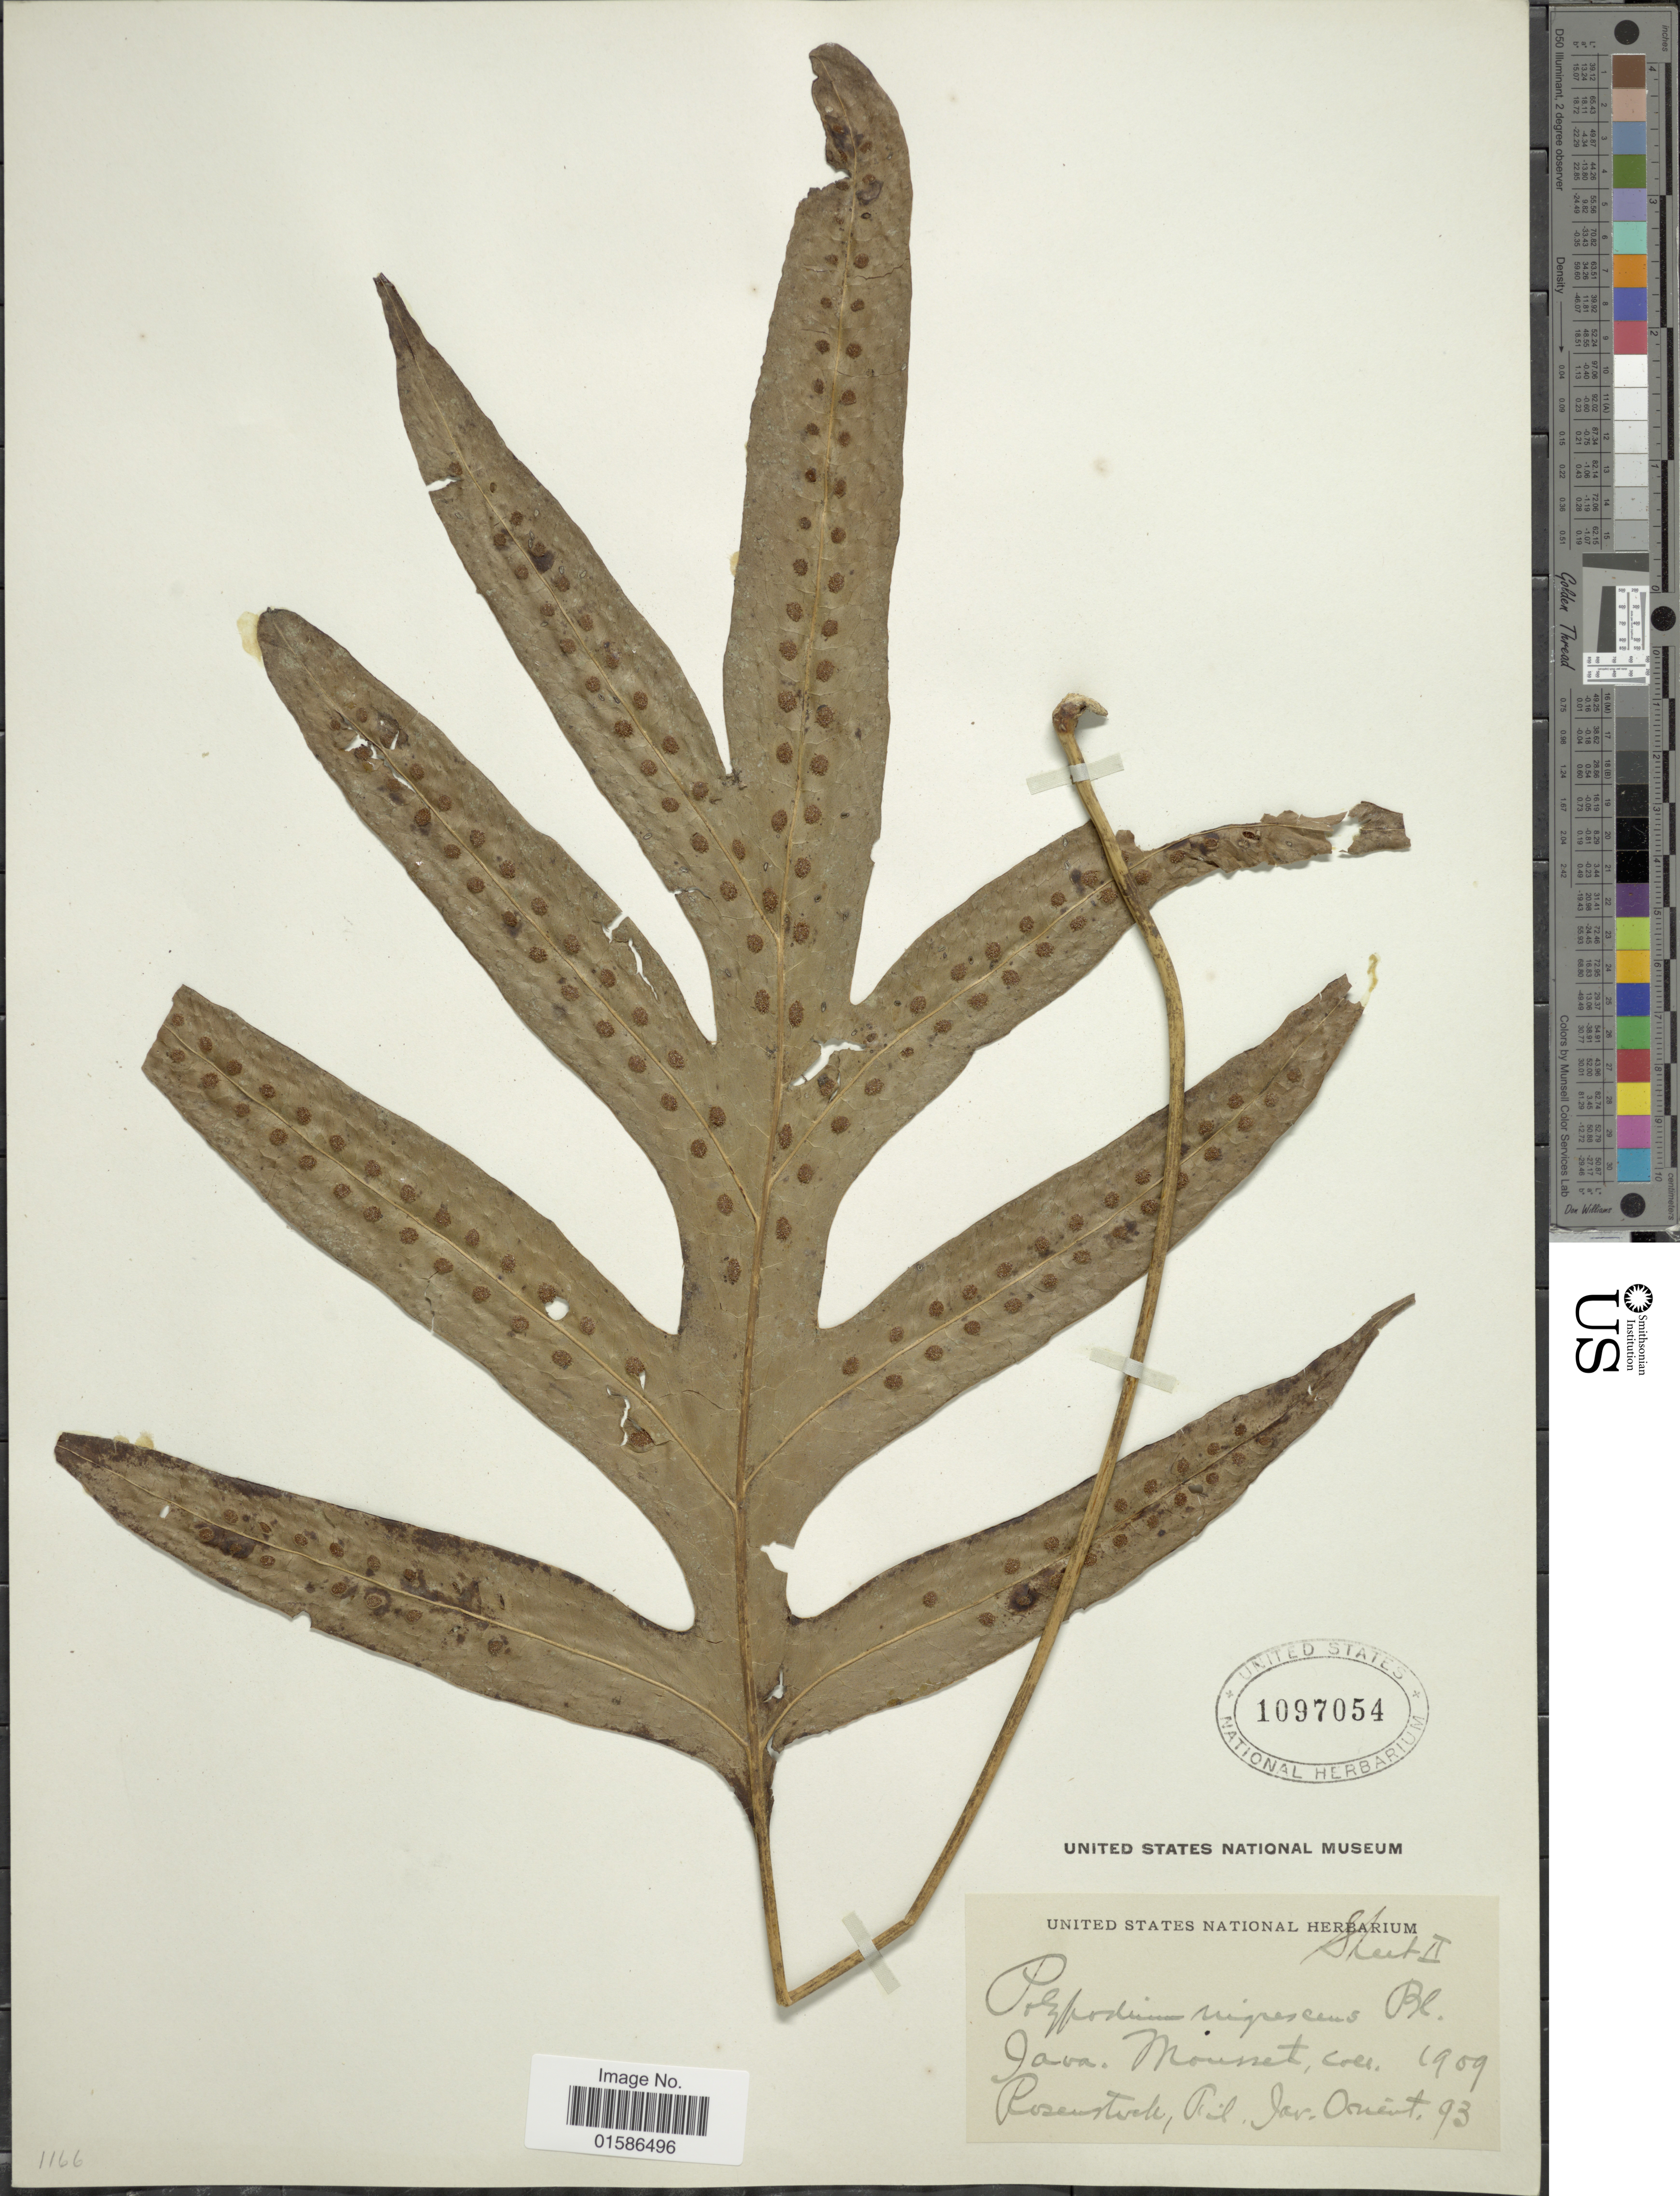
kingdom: Plantae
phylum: Tracheophyta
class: Polypodiopsida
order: Polypodiales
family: Polypodiaceae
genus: Microsorum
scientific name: Microsorum membranifolium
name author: (R. Br.) Ching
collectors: Mousset, --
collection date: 1909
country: Indonesia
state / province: Java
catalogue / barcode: US 1097054